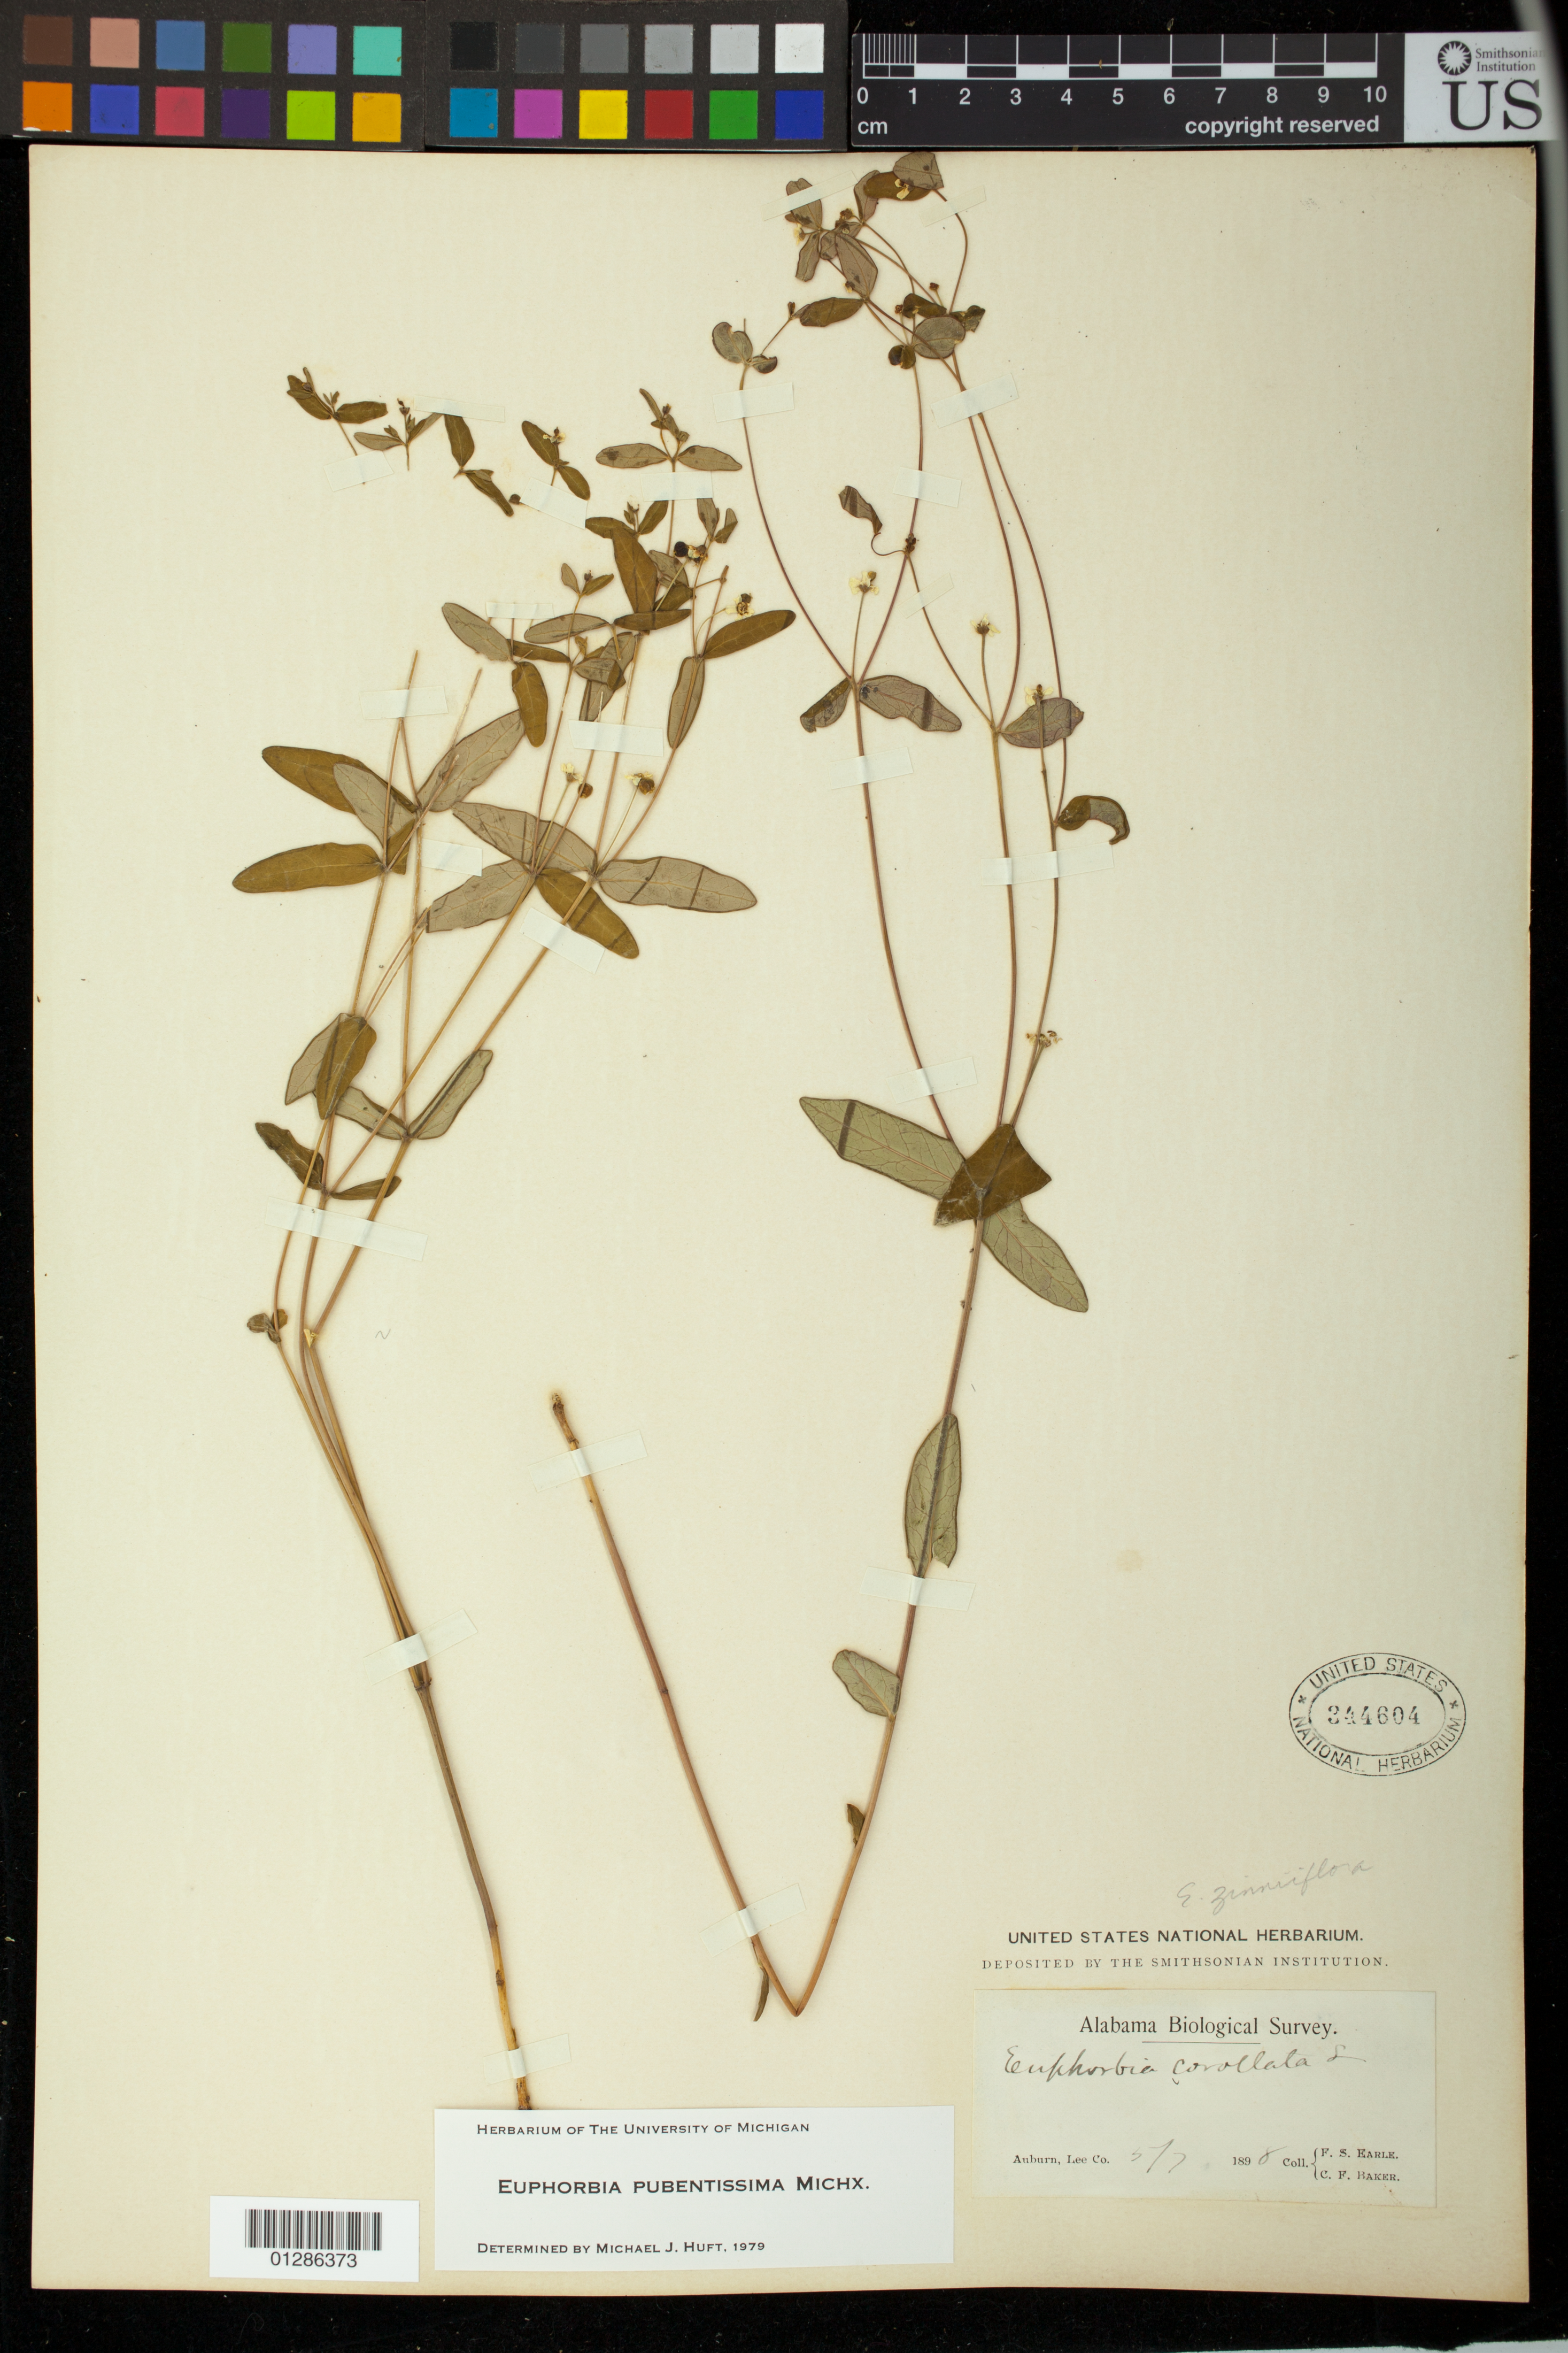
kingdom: Plantae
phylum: Tracheophyta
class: Magnoliopsida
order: Malpighiales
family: Euphorbiaceae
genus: Euphorbia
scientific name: Euphorbia pubentissima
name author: Michx.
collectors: F. S. Earle & C. F. Baker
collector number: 577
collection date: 1889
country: United States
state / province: Alabama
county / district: Lee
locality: Auburn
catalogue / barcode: US 344604